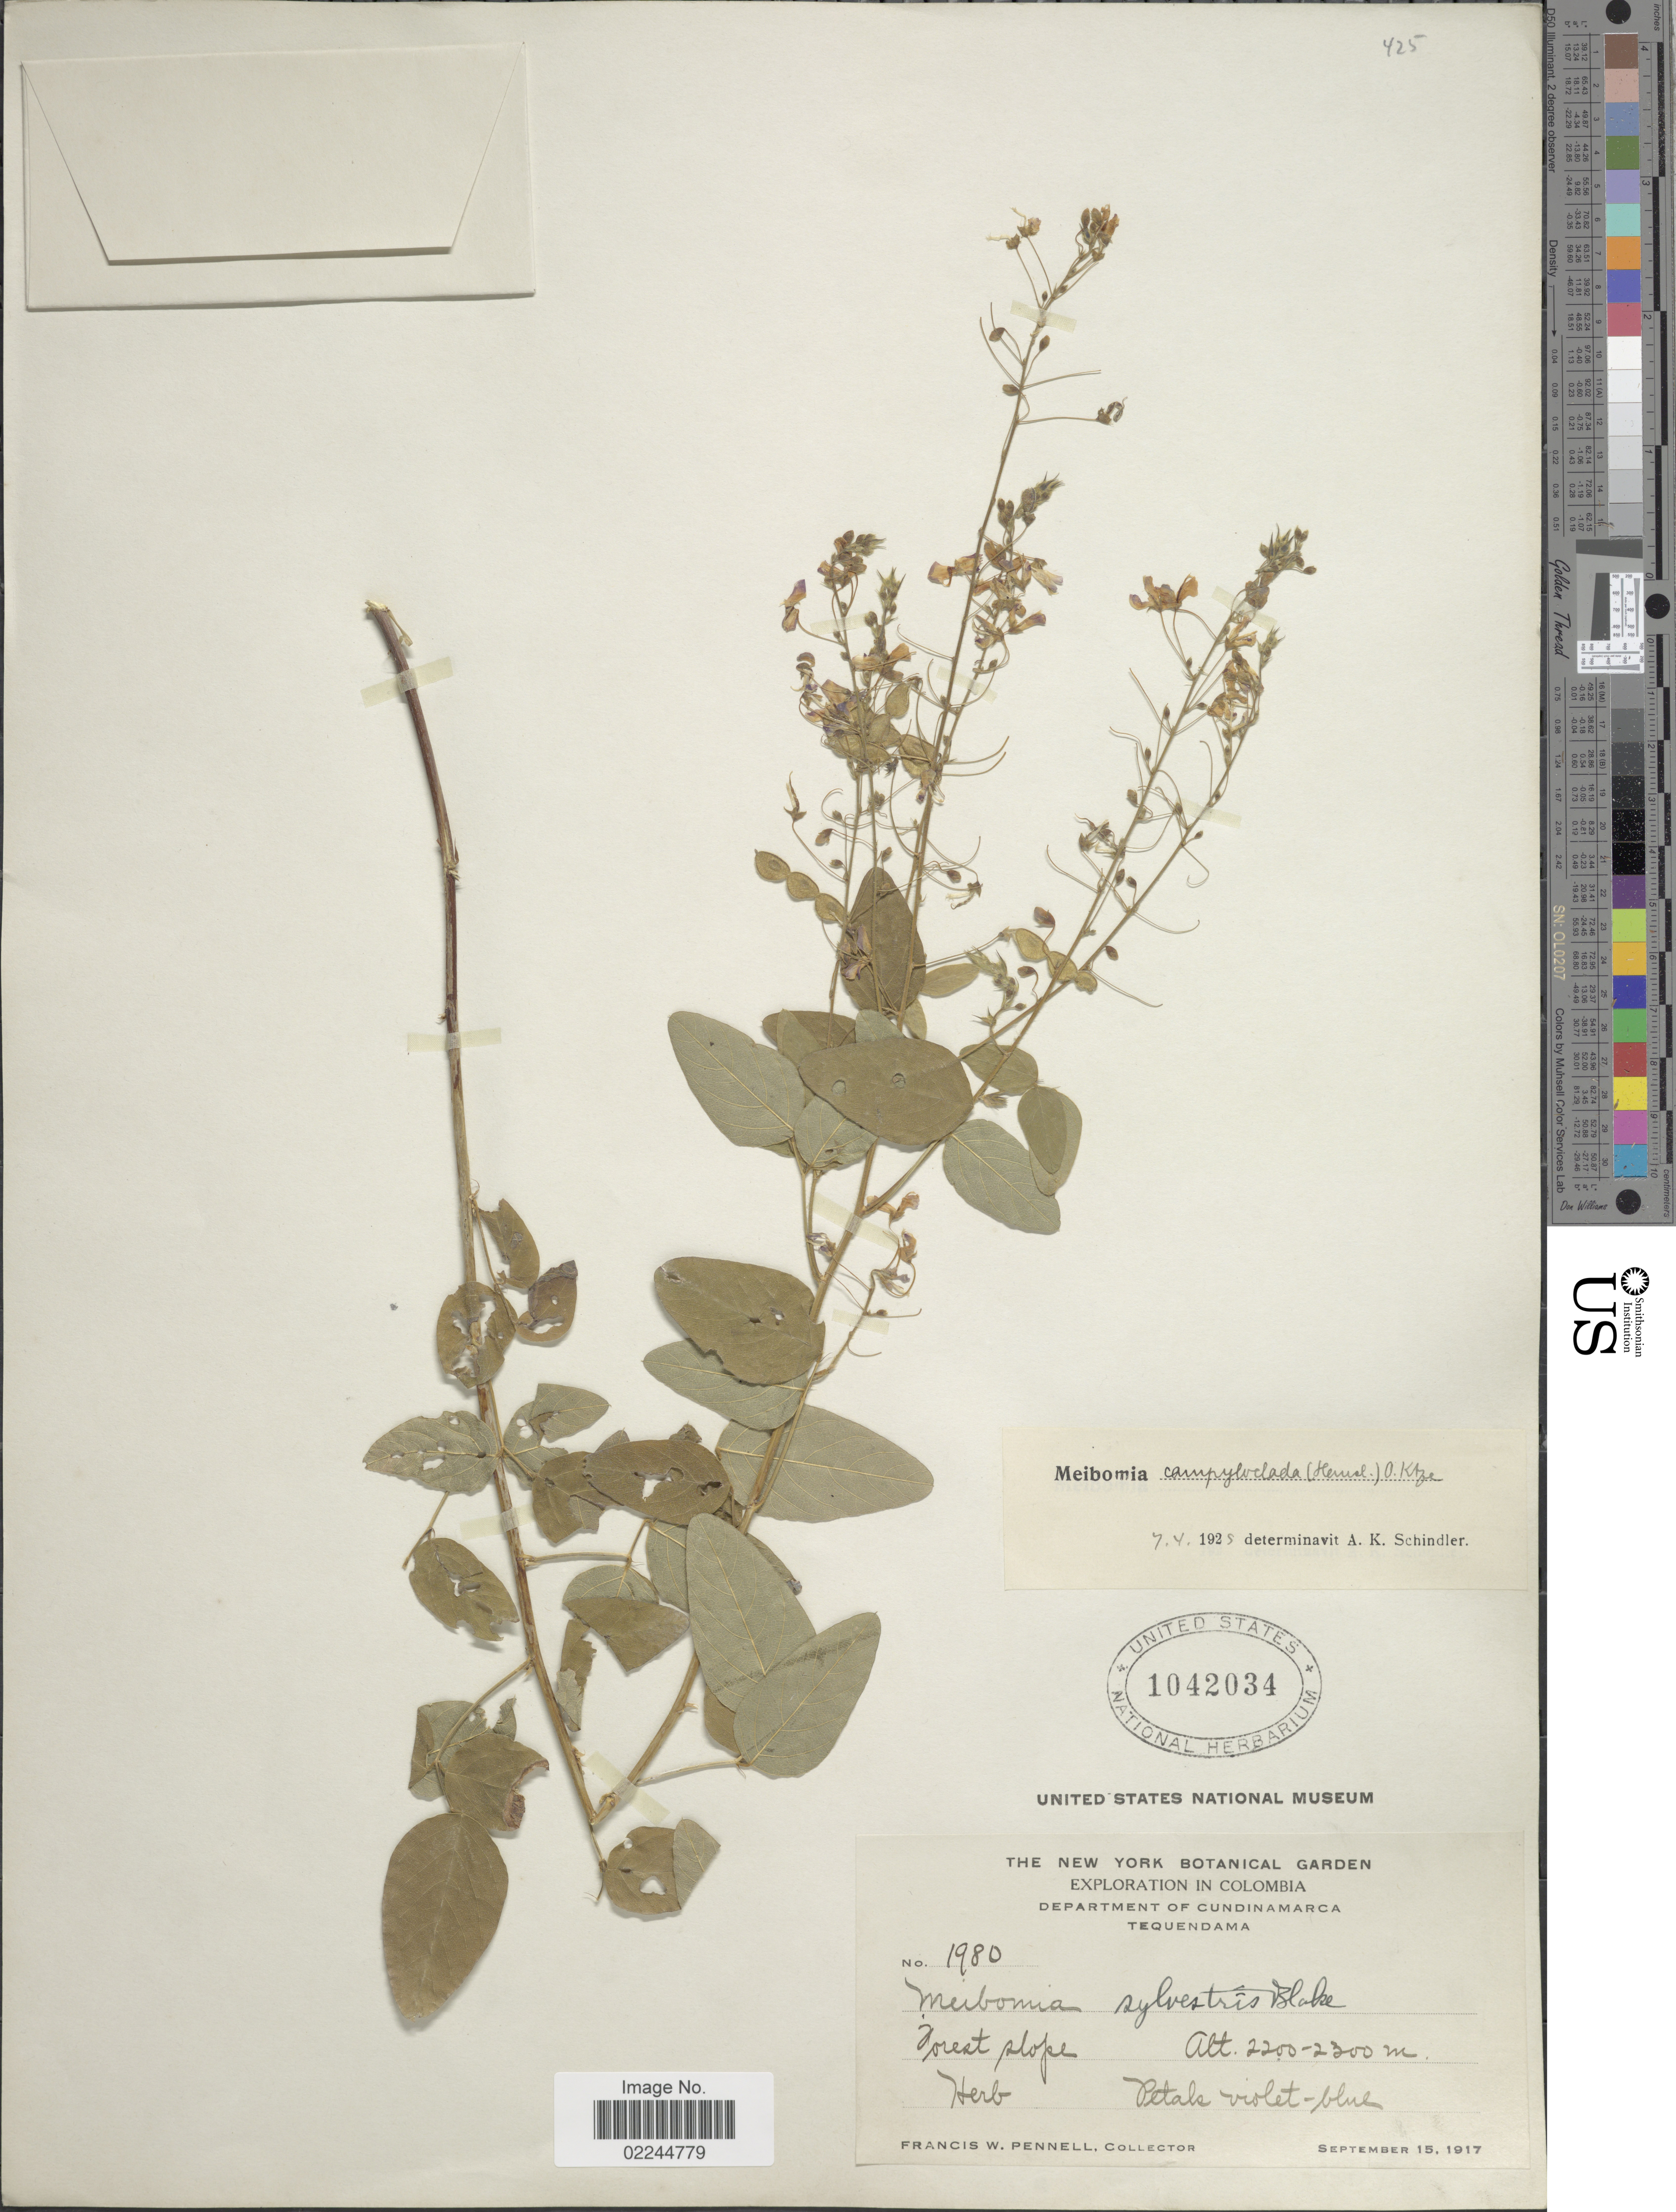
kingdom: Plantae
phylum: Tracheophyta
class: Magnoliopsida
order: Fabales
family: Fabaceae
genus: Desmodium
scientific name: Desmodium campyloclados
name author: Hemsl.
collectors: F. W. Pennell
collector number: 1980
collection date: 1917-09-15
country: Colombia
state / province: Cundinamarca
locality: Tequendama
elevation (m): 2200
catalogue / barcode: US 1042034